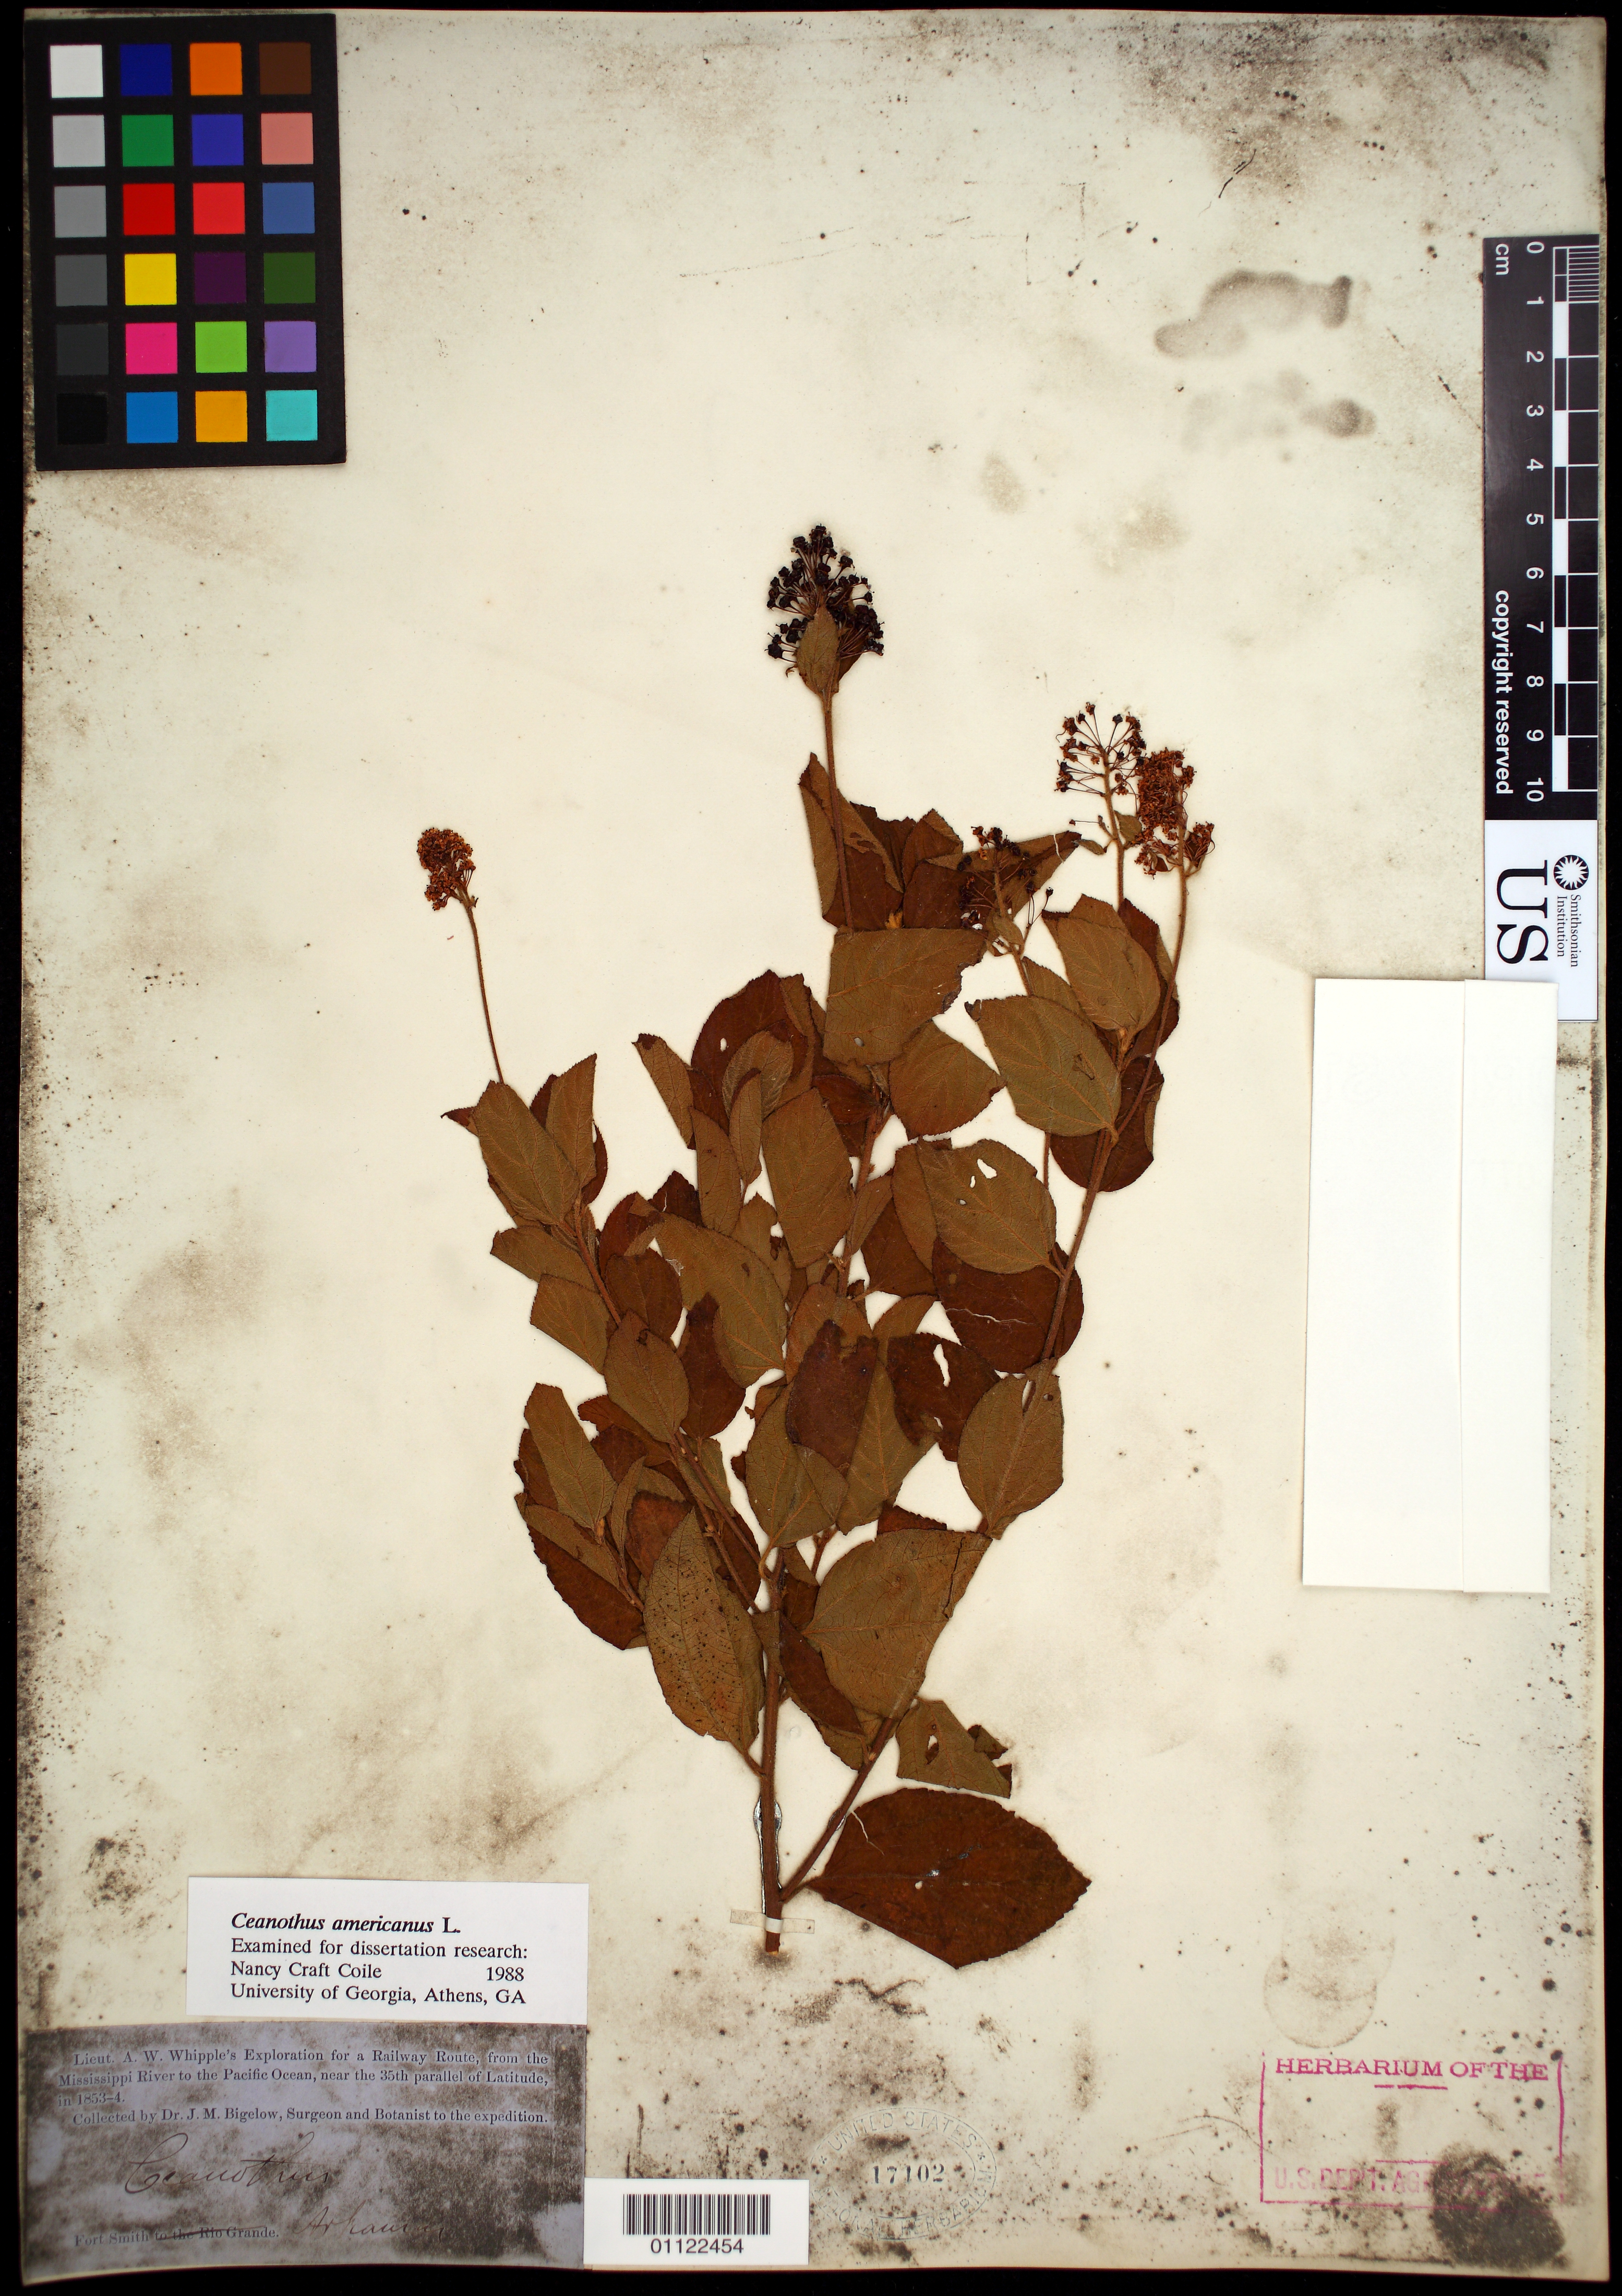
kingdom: Plantae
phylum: Tracheophyta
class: Magnoliopsida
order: Rosales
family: Rhamnaceae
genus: Ceanothus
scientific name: Ceanothus americanus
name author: L.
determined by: Coile, N. C.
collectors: J. M. Bigelow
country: United States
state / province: Arkansas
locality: Fort Smith.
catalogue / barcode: US 17102